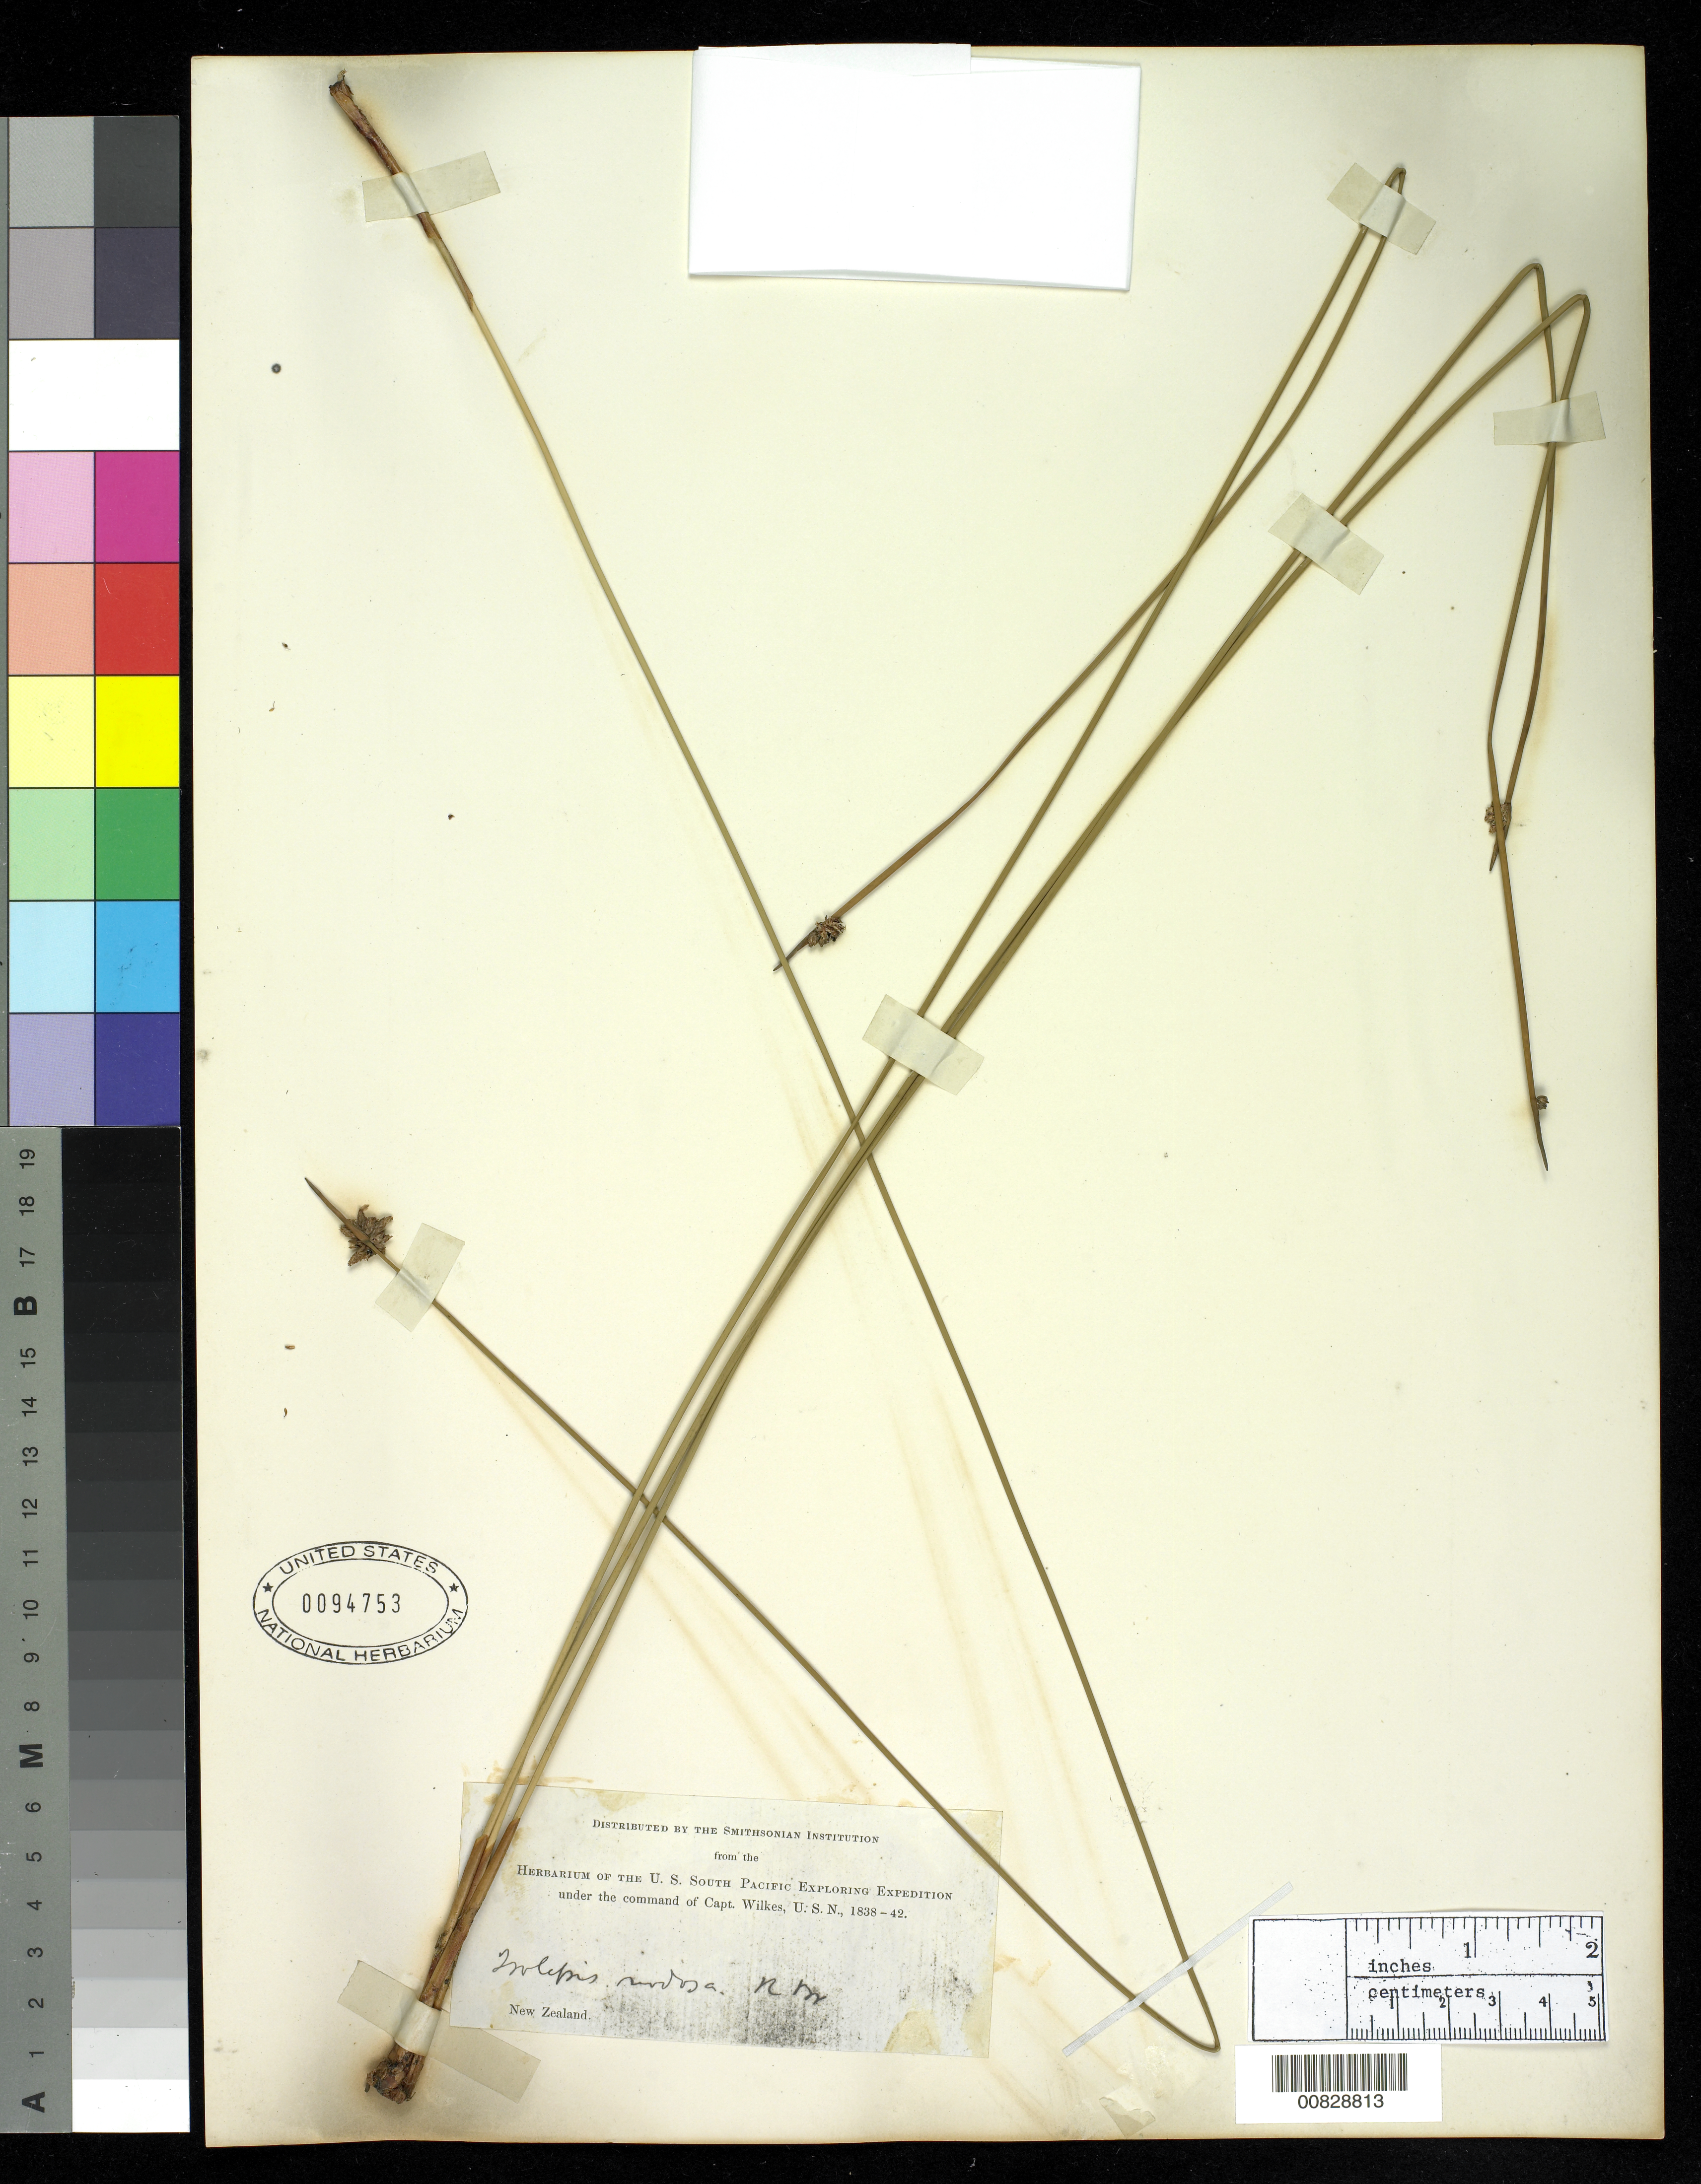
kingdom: Plantae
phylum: Tracheophyta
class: Liliopsida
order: Poales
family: Cyperaceae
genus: Ficinia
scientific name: Ficinia nodosa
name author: (Rottb.) Goetgh. et al.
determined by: Strong, M. T., (US), Smithsonian Institution - National Museum of Natural History (UNITED STATES)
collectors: Wilkes Explor. Exped.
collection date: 1838/1842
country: New Zealand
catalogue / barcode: US 94753